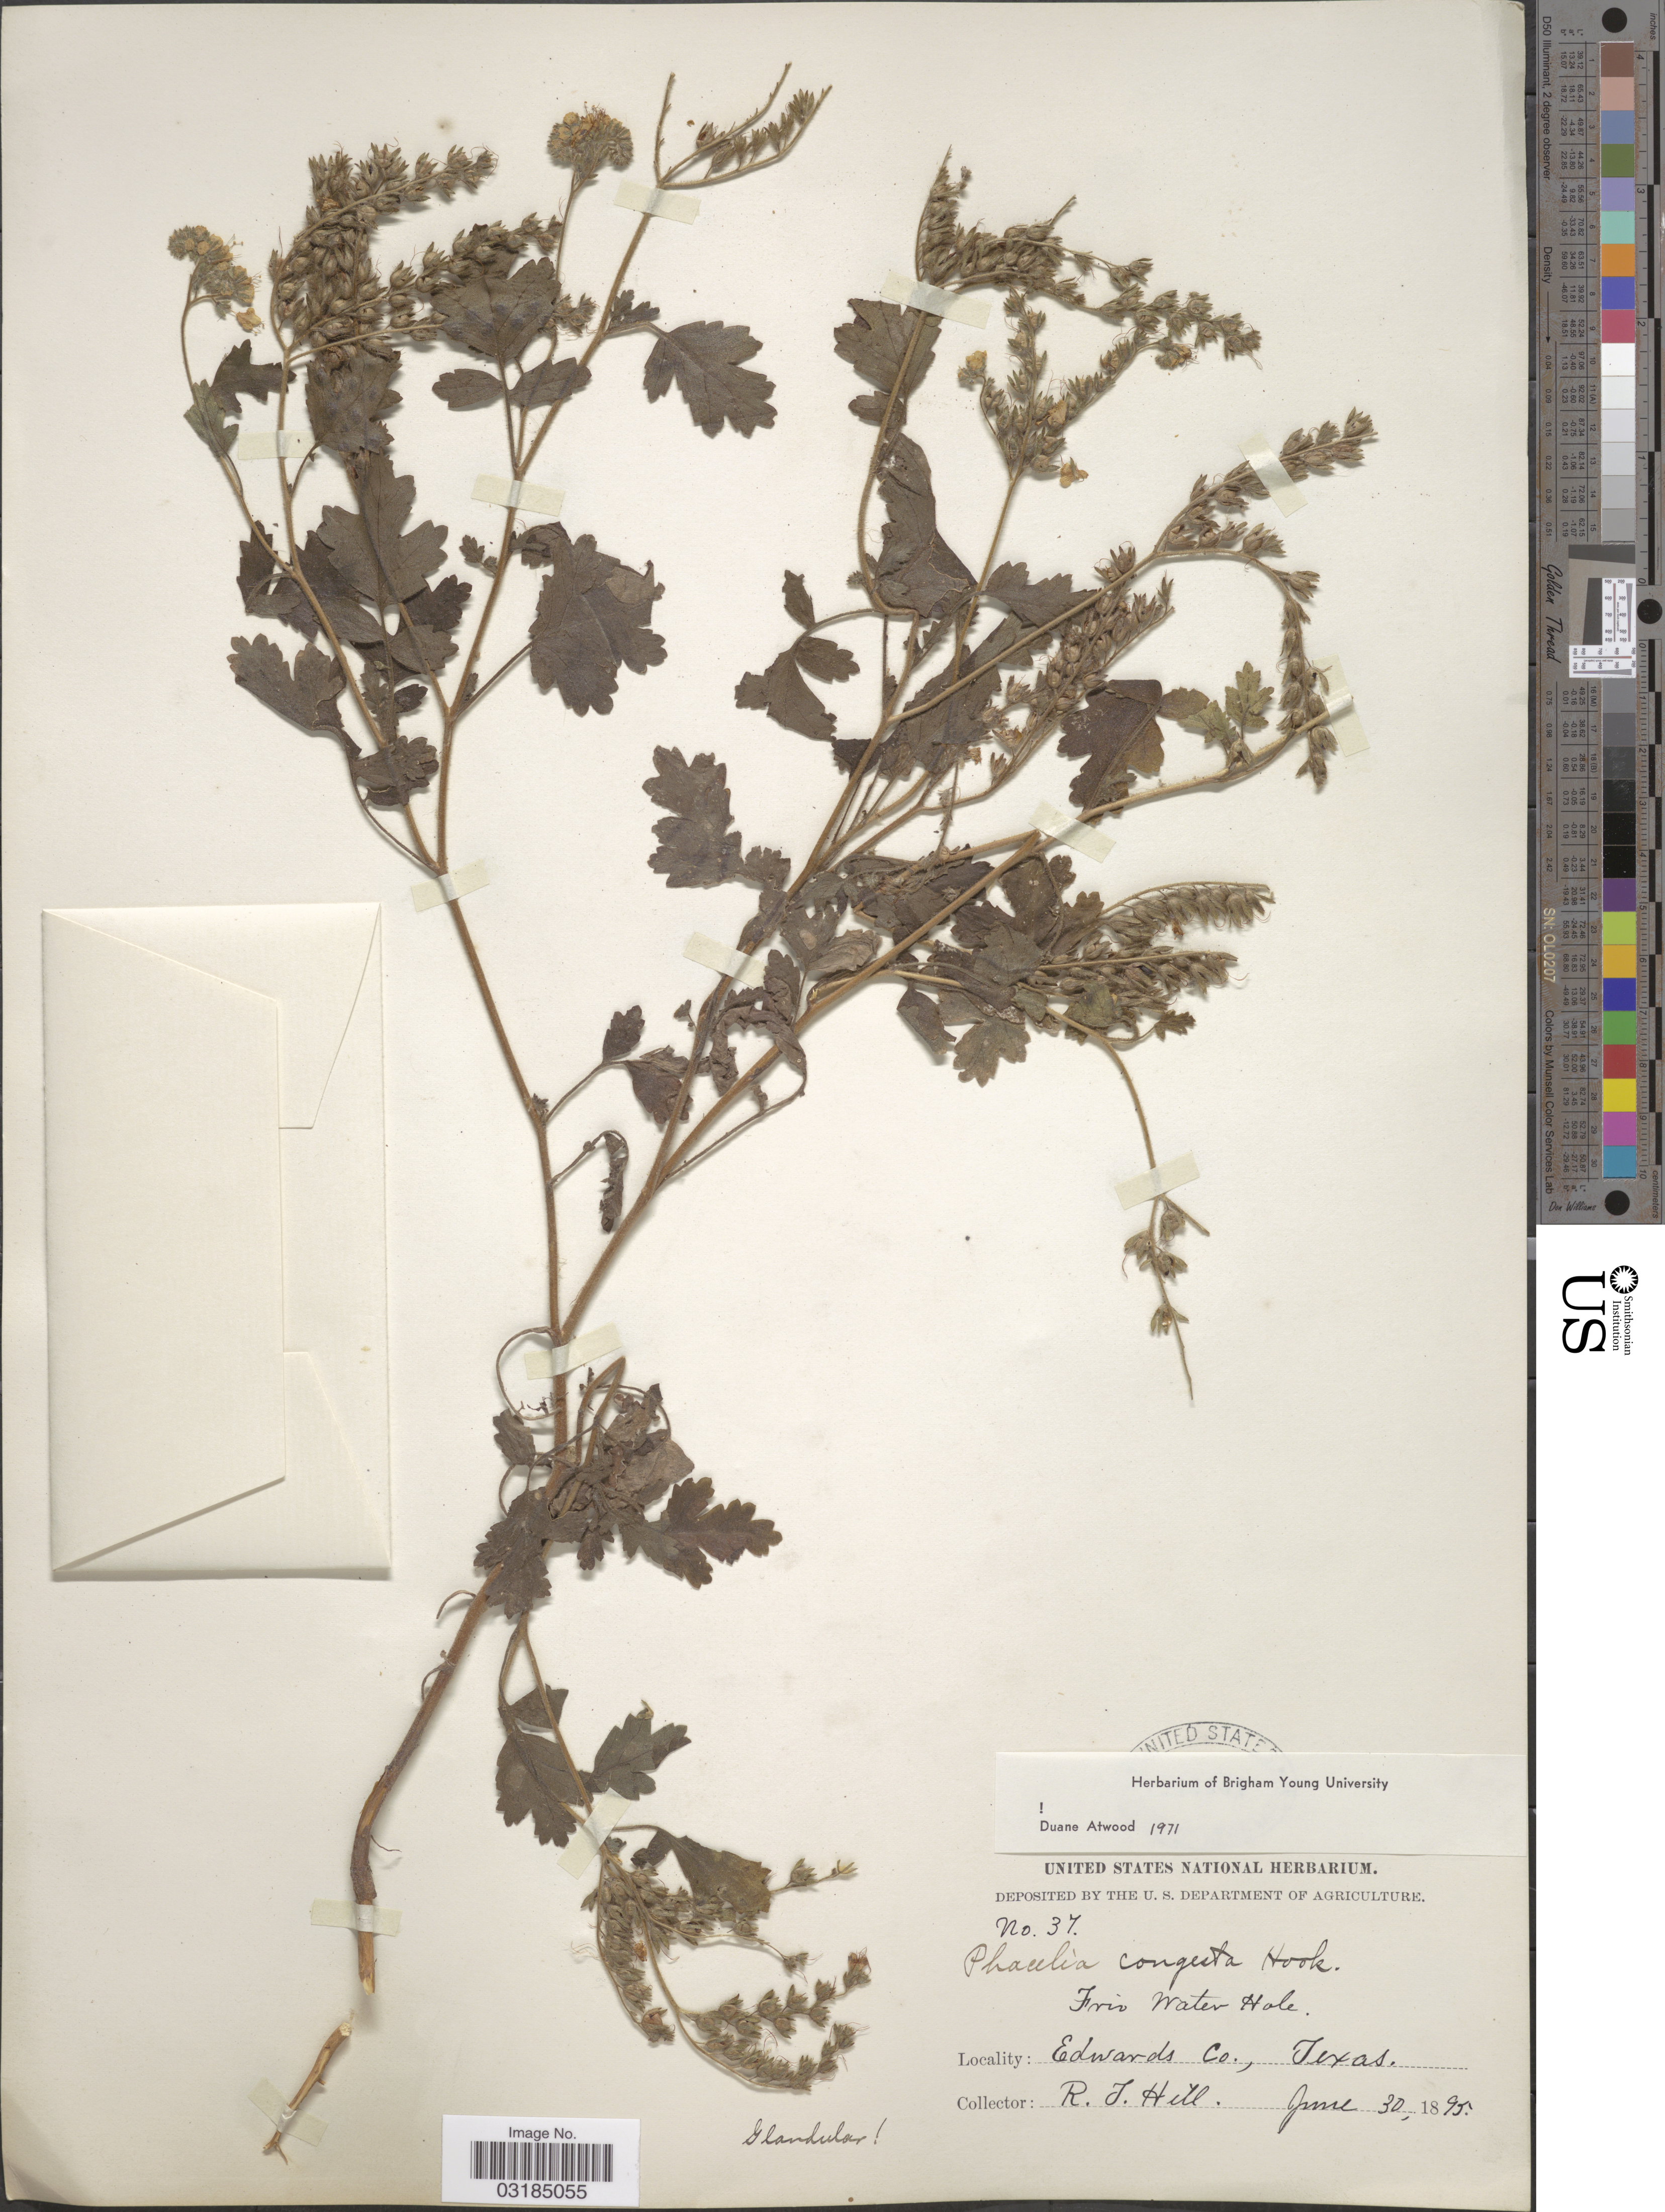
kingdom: Plantae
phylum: Tracheophyta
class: Magnoliopsida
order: Boraginales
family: Hydrophyllaceae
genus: Phacelia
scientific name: Phacelia congesta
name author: Hook.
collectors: R. Hill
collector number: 37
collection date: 1895-06-30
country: United States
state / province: Texas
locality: Frio Water Hole. Edwards Co.